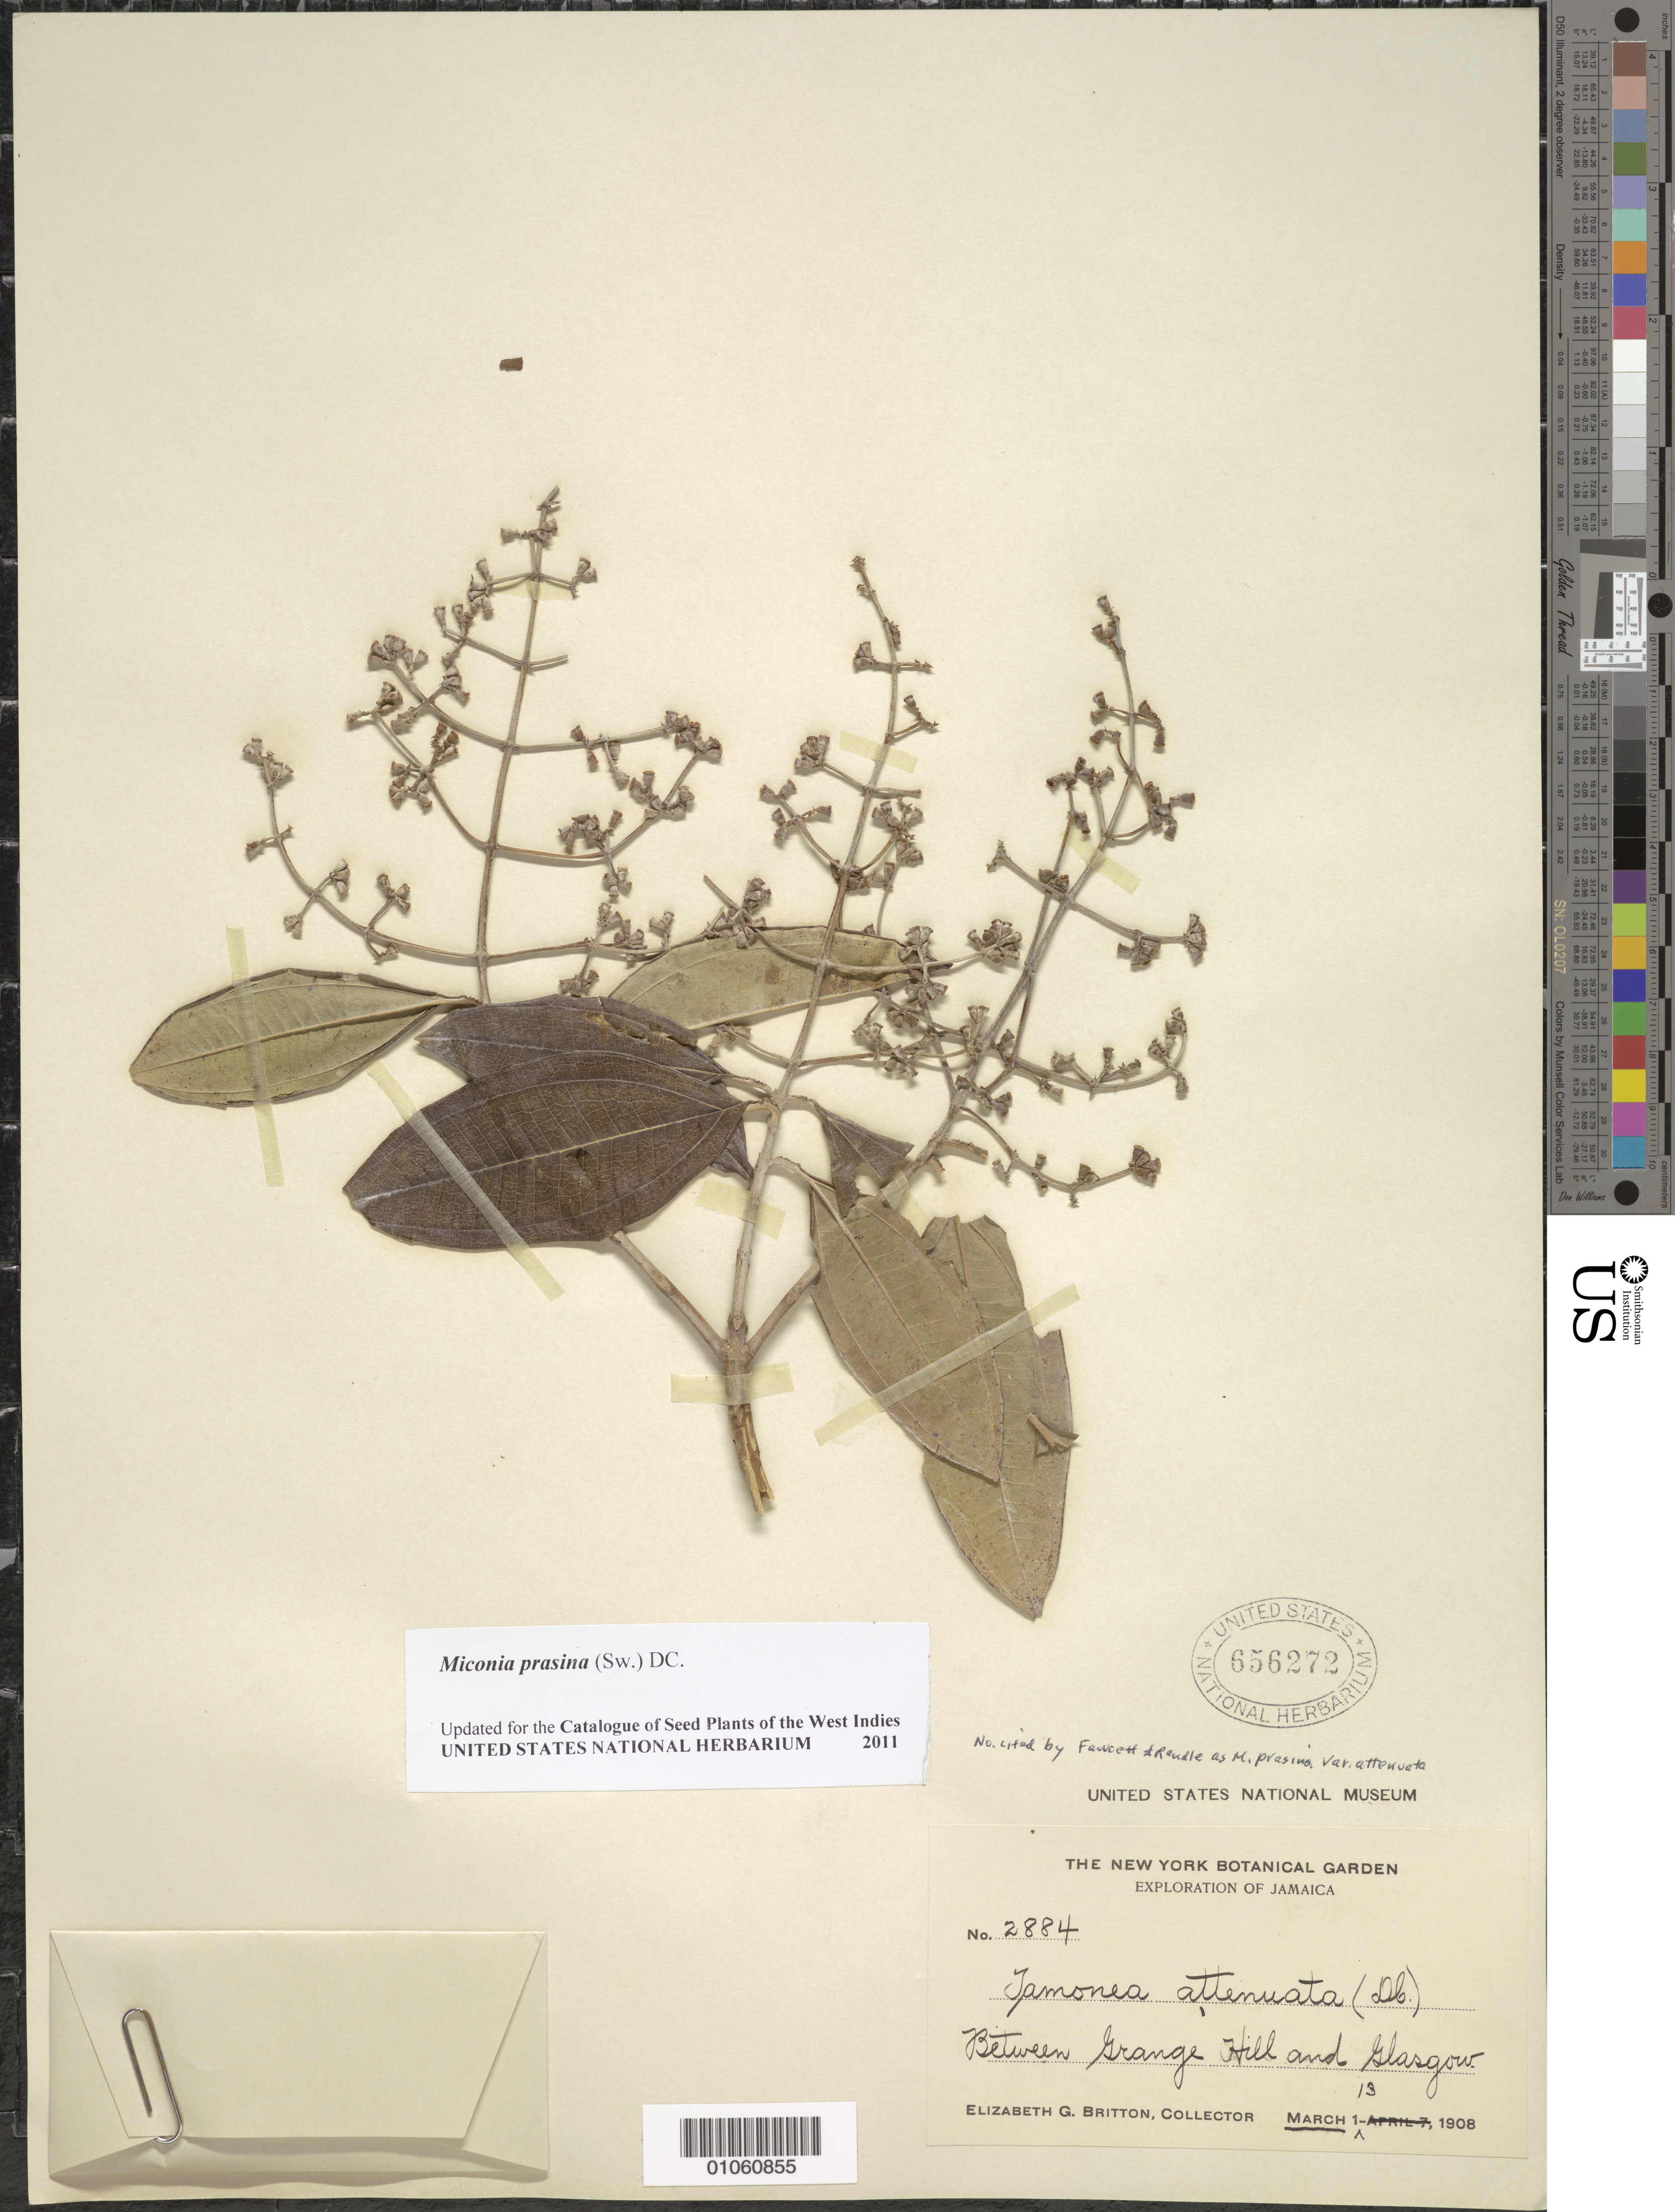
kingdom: Plantae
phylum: Tracheophyta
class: Magnoliopsida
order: Myrtales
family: Melastomataceae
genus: Miconia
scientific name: Miconia prasina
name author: (Sw.) DC.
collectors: E. G. Britton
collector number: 2884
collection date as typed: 01 Mar 1908 to 13 Mar 1908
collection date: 1908-03-01/1908-03-13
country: Jamaica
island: Jamaica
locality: Between Grange hill and Glasgow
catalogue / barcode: US 656272